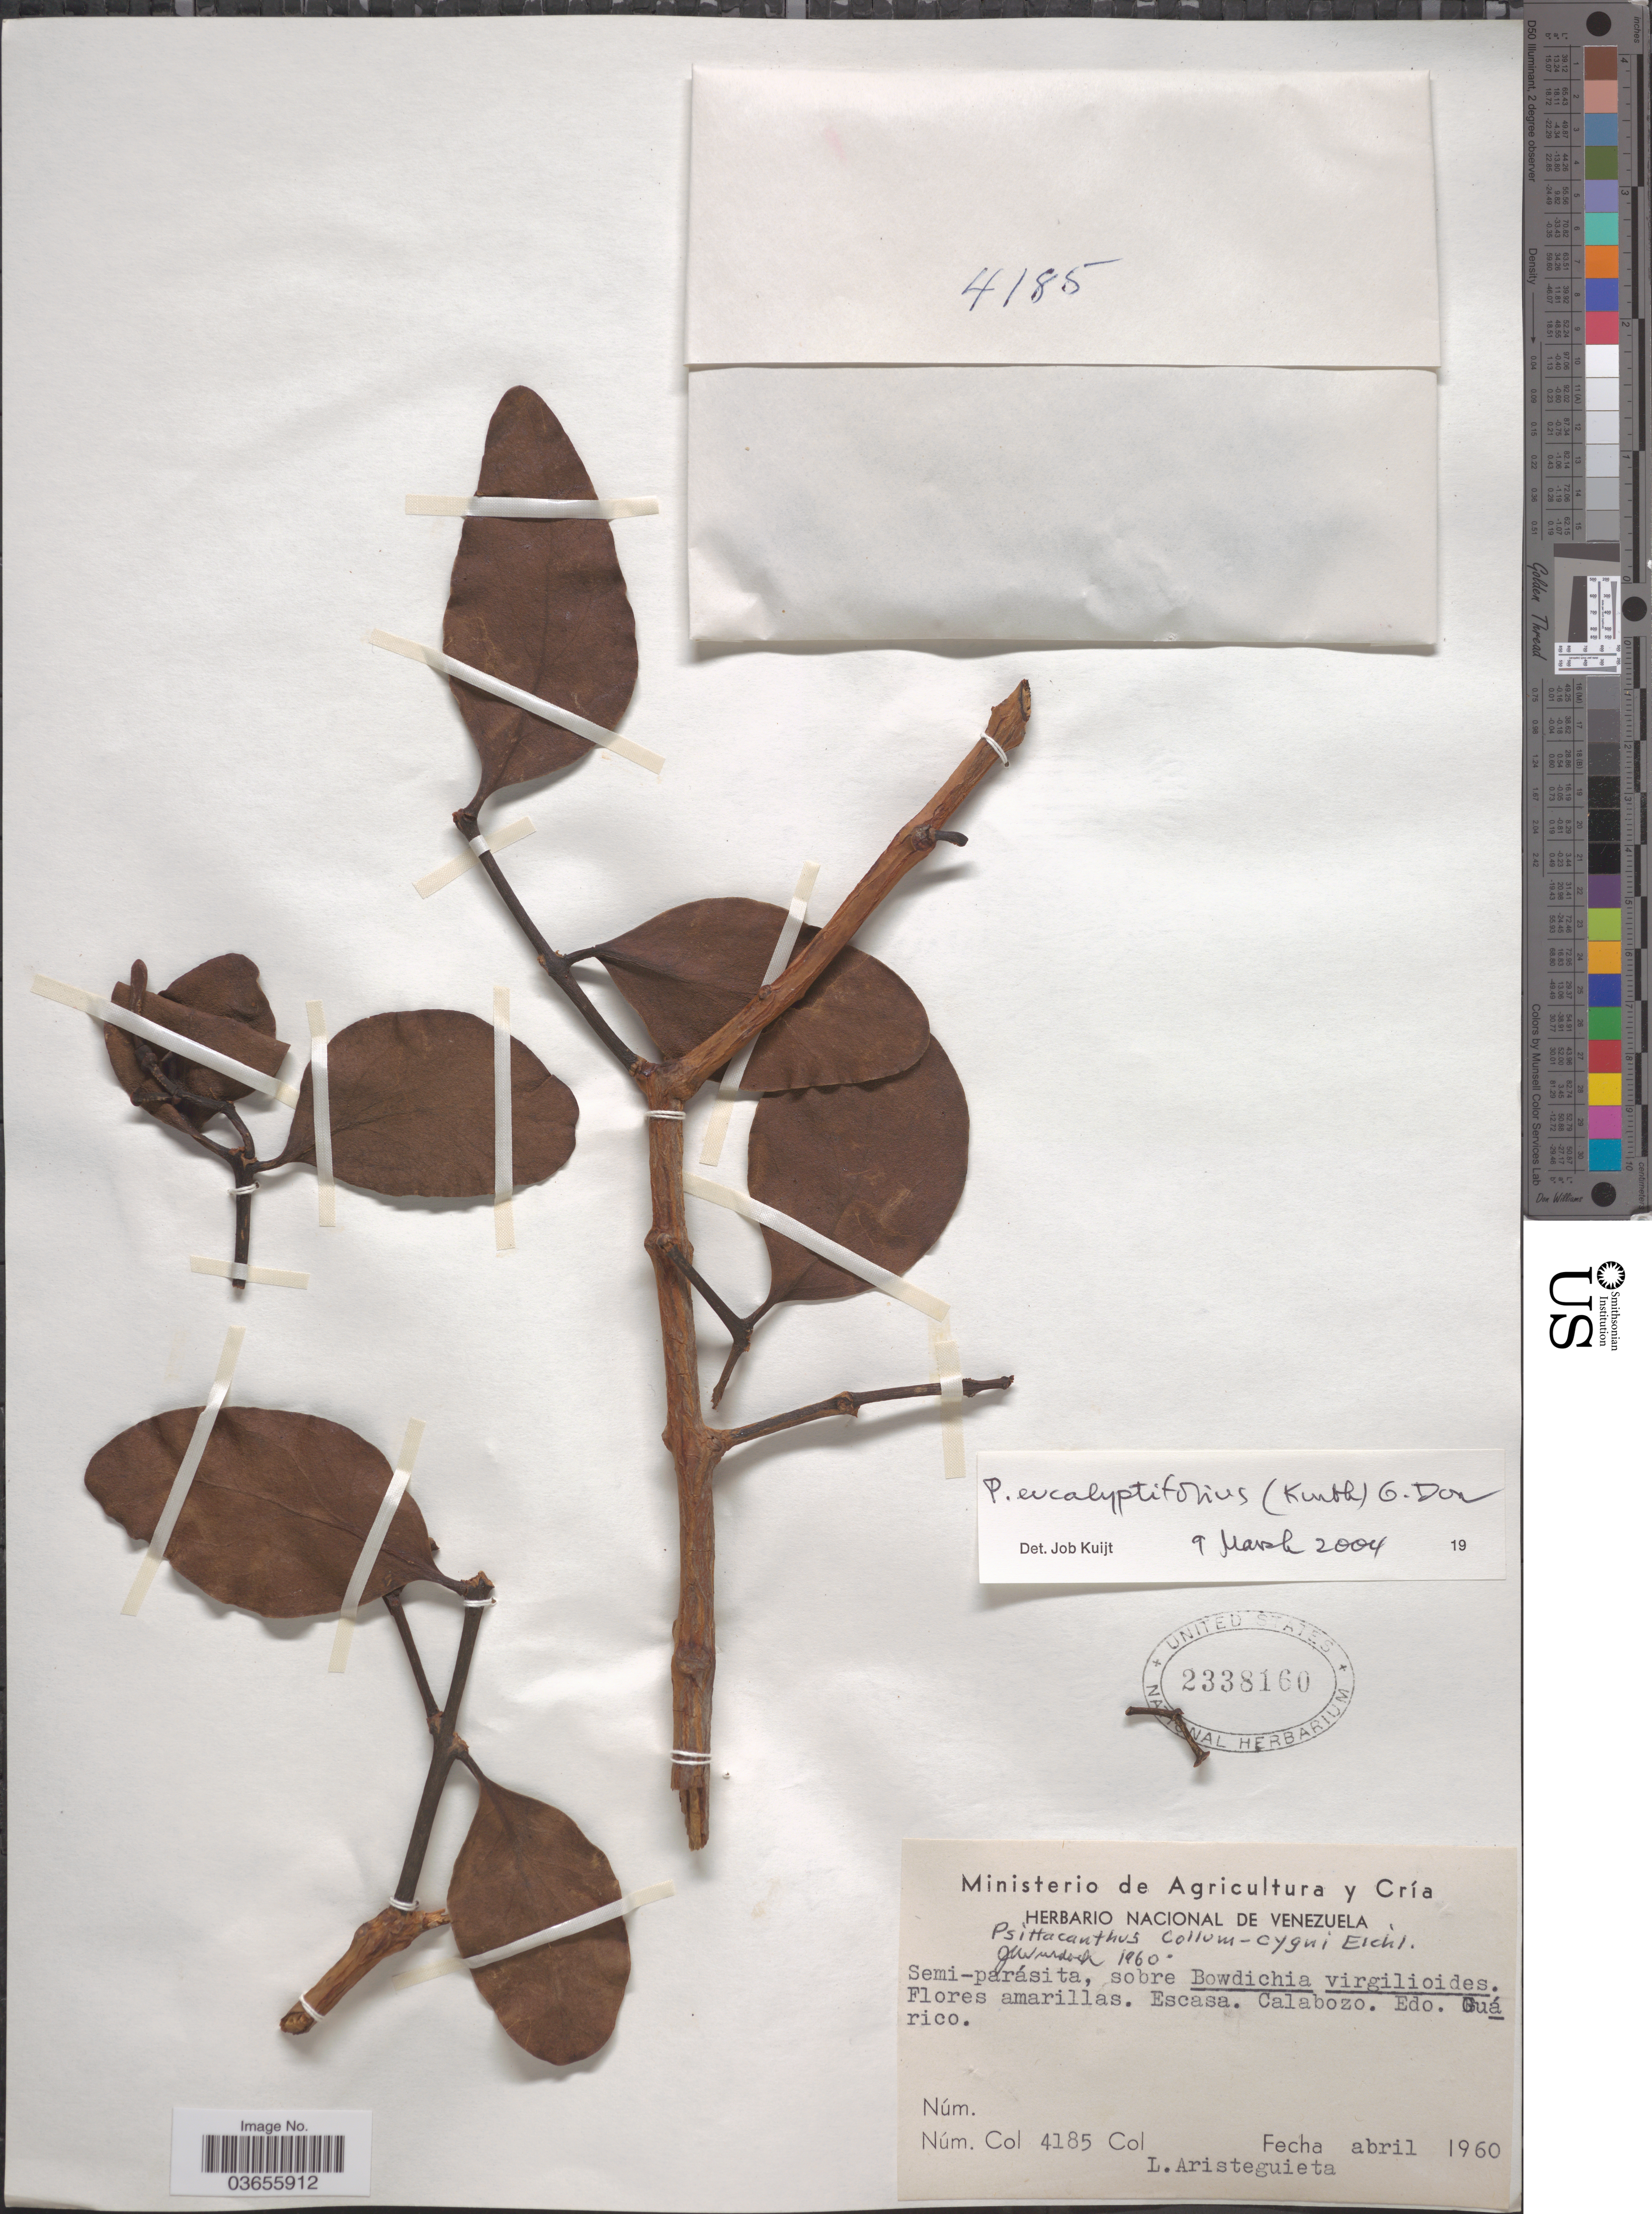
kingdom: Plantae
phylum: Tracheophyta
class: Magnoliopsida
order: Santalales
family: Loranthaceae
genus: Psittacanthus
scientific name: Psittacanthus eucalyptifolius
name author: (Kunth) G. Don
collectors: L. Aristeguieta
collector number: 4185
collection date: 1960-04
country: Venezuela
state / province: Guárico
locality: Escasa. Calabozo.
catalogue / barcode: US 2338160